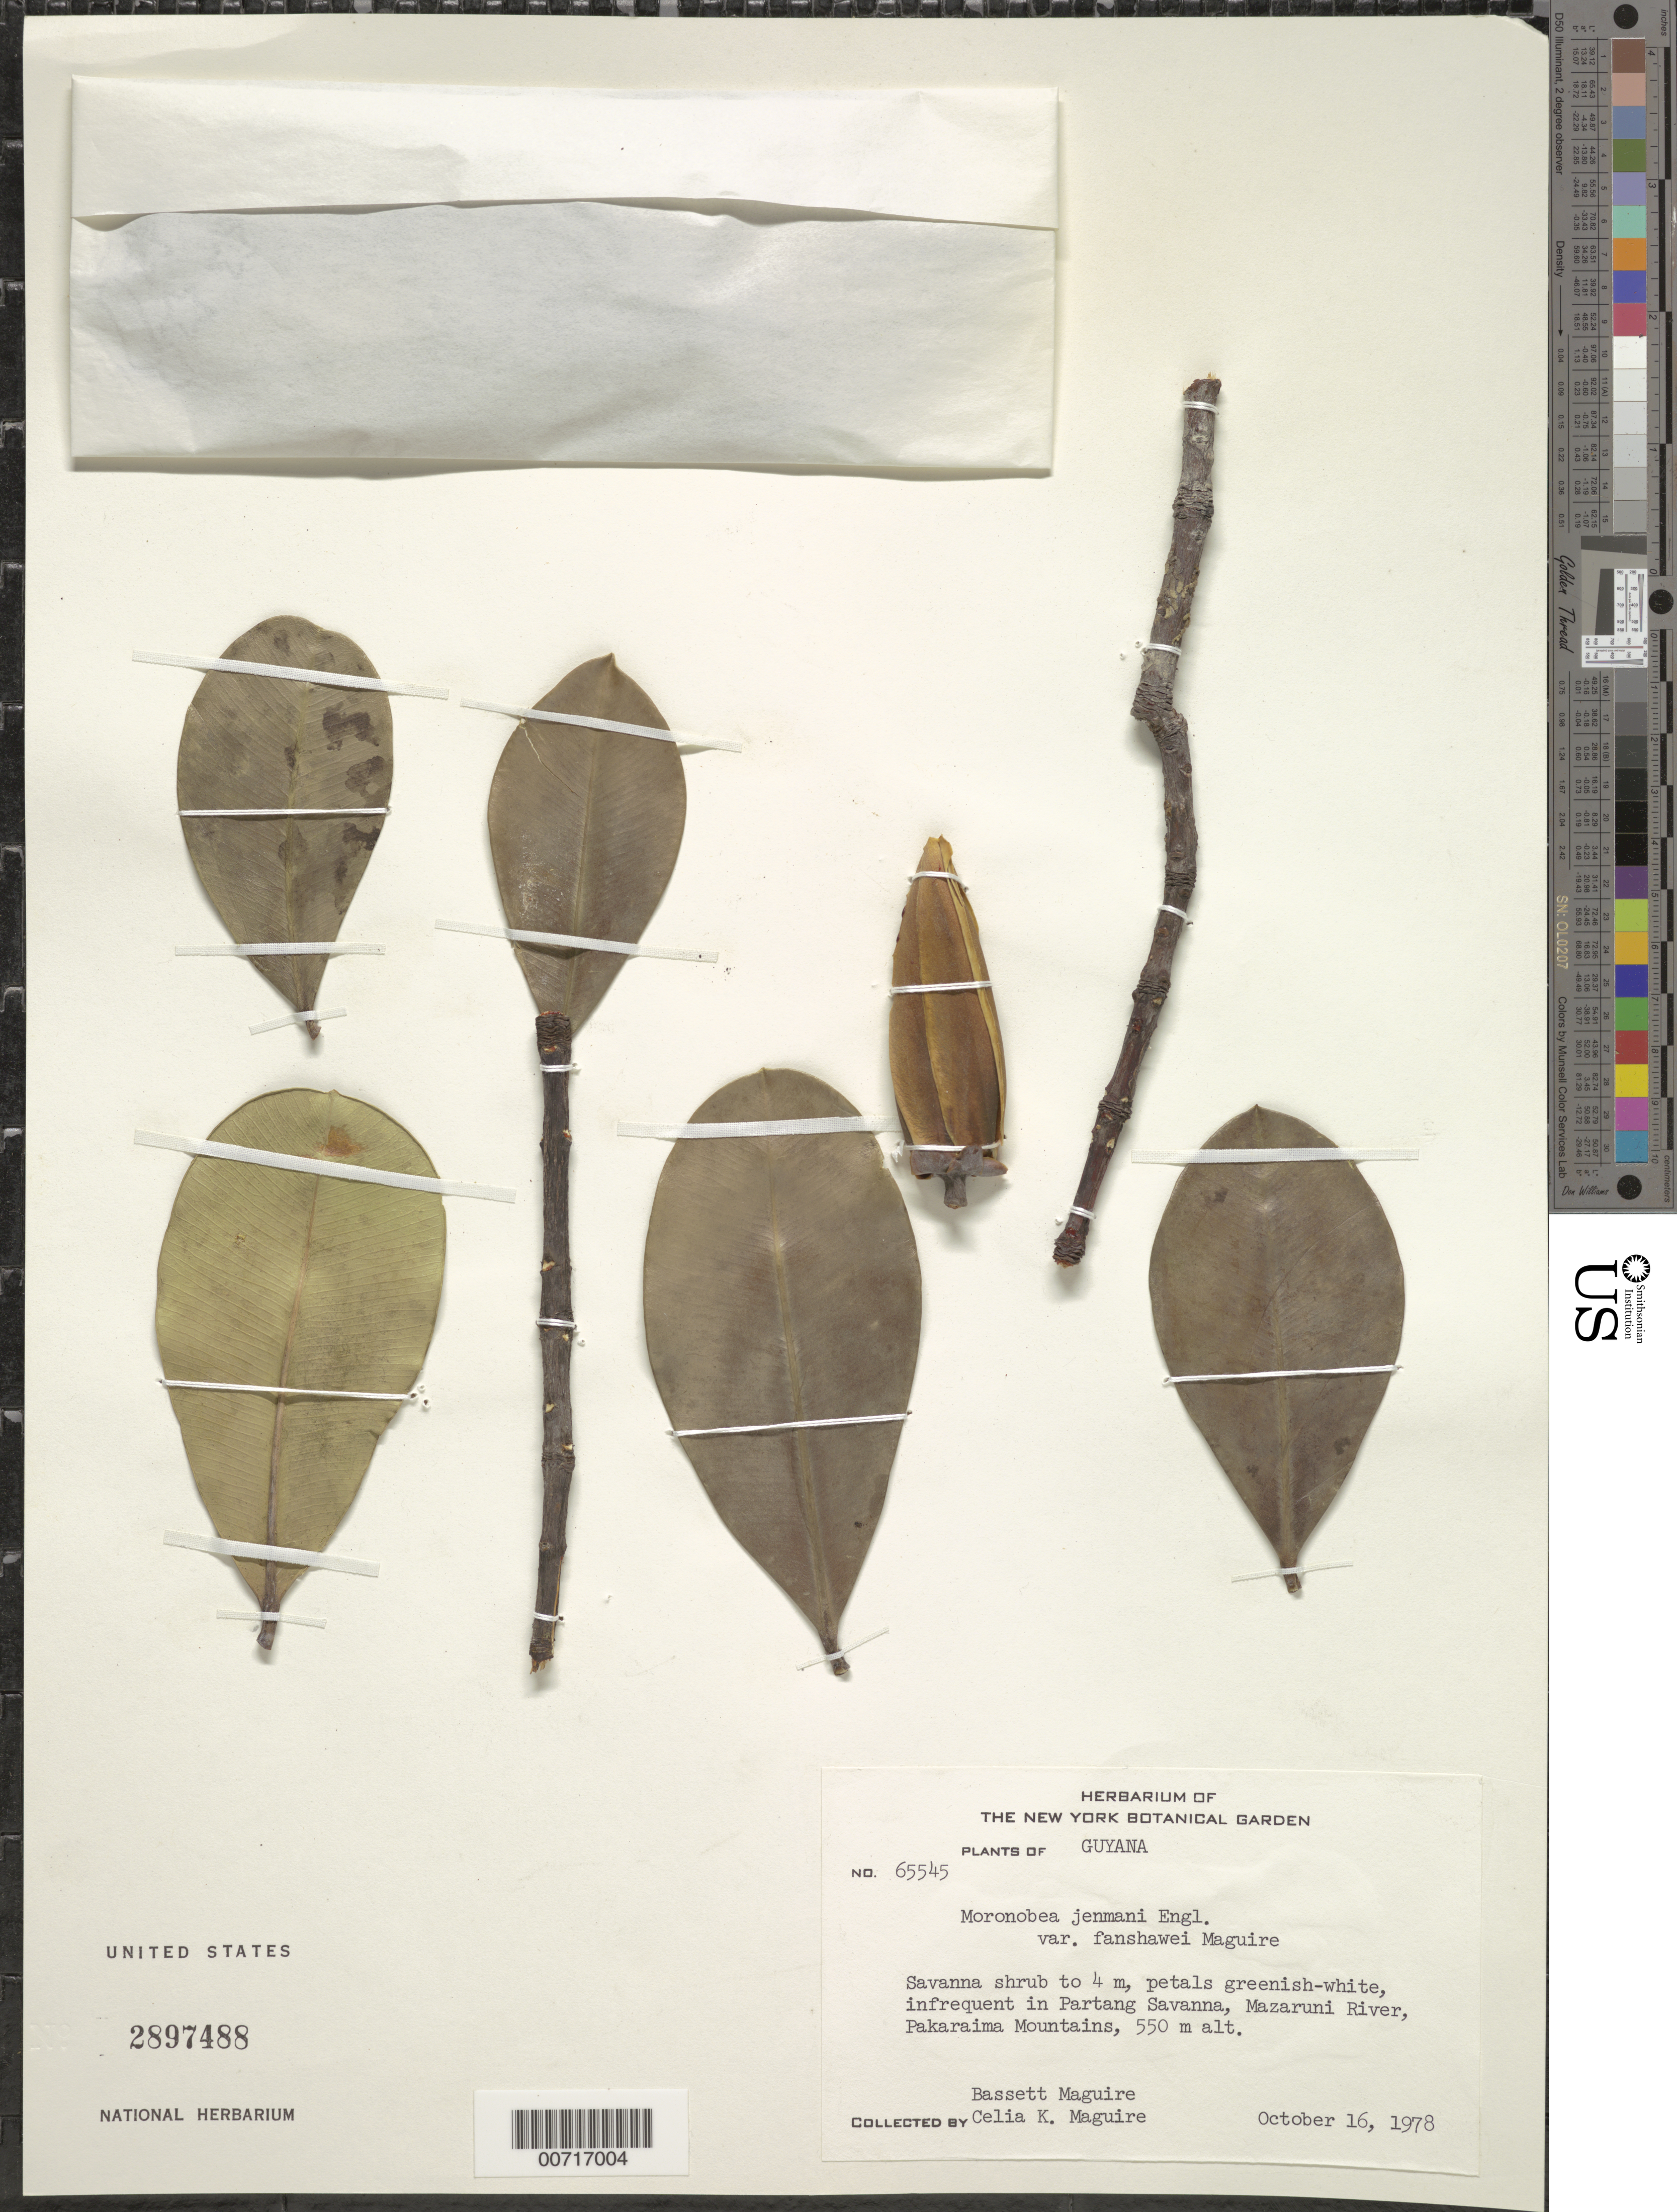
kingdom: Plantae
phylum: Tracheophyta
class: Magnoliopsida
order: Malpighiales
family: Clusiaceae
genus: Moronobea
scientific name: Moronobea jenmanii var. fanshawei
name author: Maguire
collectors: B. Maguire & C. K. Maguire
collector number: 65545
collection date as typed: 16-Oct-78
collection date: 1978-10-16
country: Guyana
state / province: Cuyuni-Mazaruni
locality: Partang Savanna, Mazaruni River, Pakaraima Mts.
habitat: Savanna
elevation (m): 550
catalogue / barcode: US 2897488